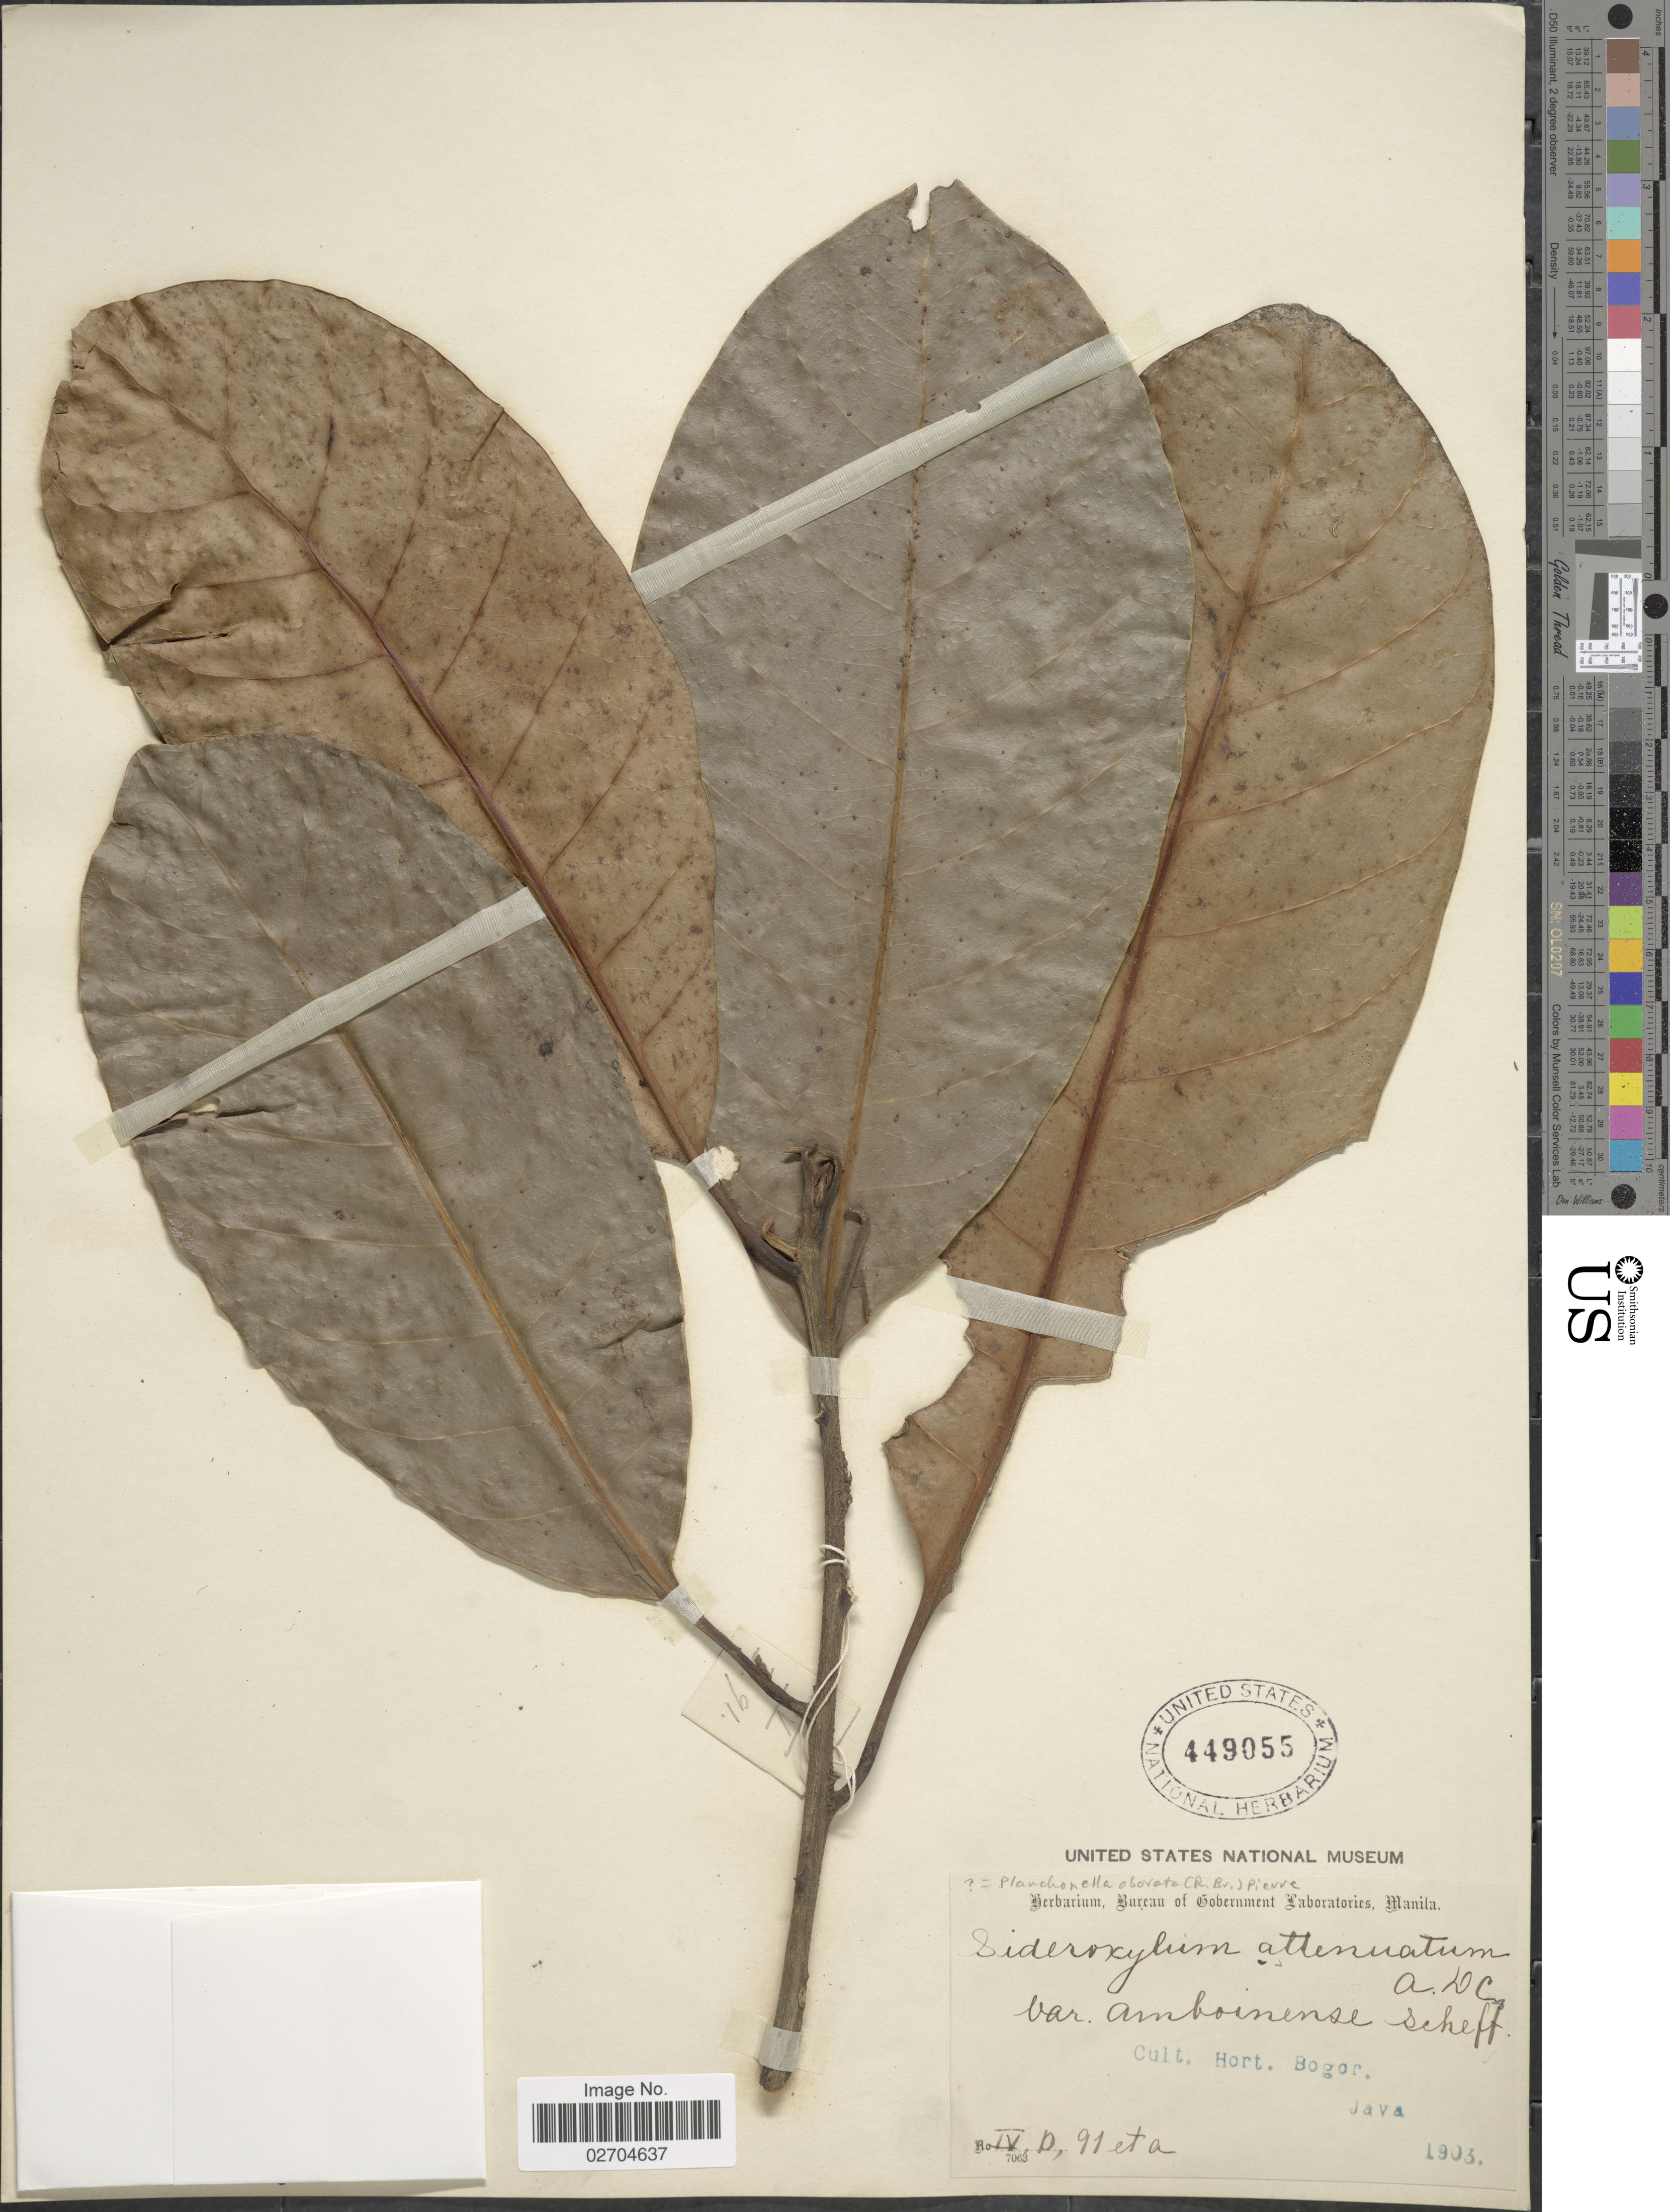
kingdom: Plantae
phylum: Tracheophyta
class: Magnoliopsida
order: Ericales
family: Sapotaceae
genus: Planchonella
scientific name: Planchonella obovata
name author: (R. Br.) Pierre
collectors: Ex herb. Bureau of Government Laboratories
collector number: IV, D, 91 et a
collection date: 1903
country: Indonesia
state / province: Java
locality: Cult. Hort. Bogor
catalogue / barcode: US 449055